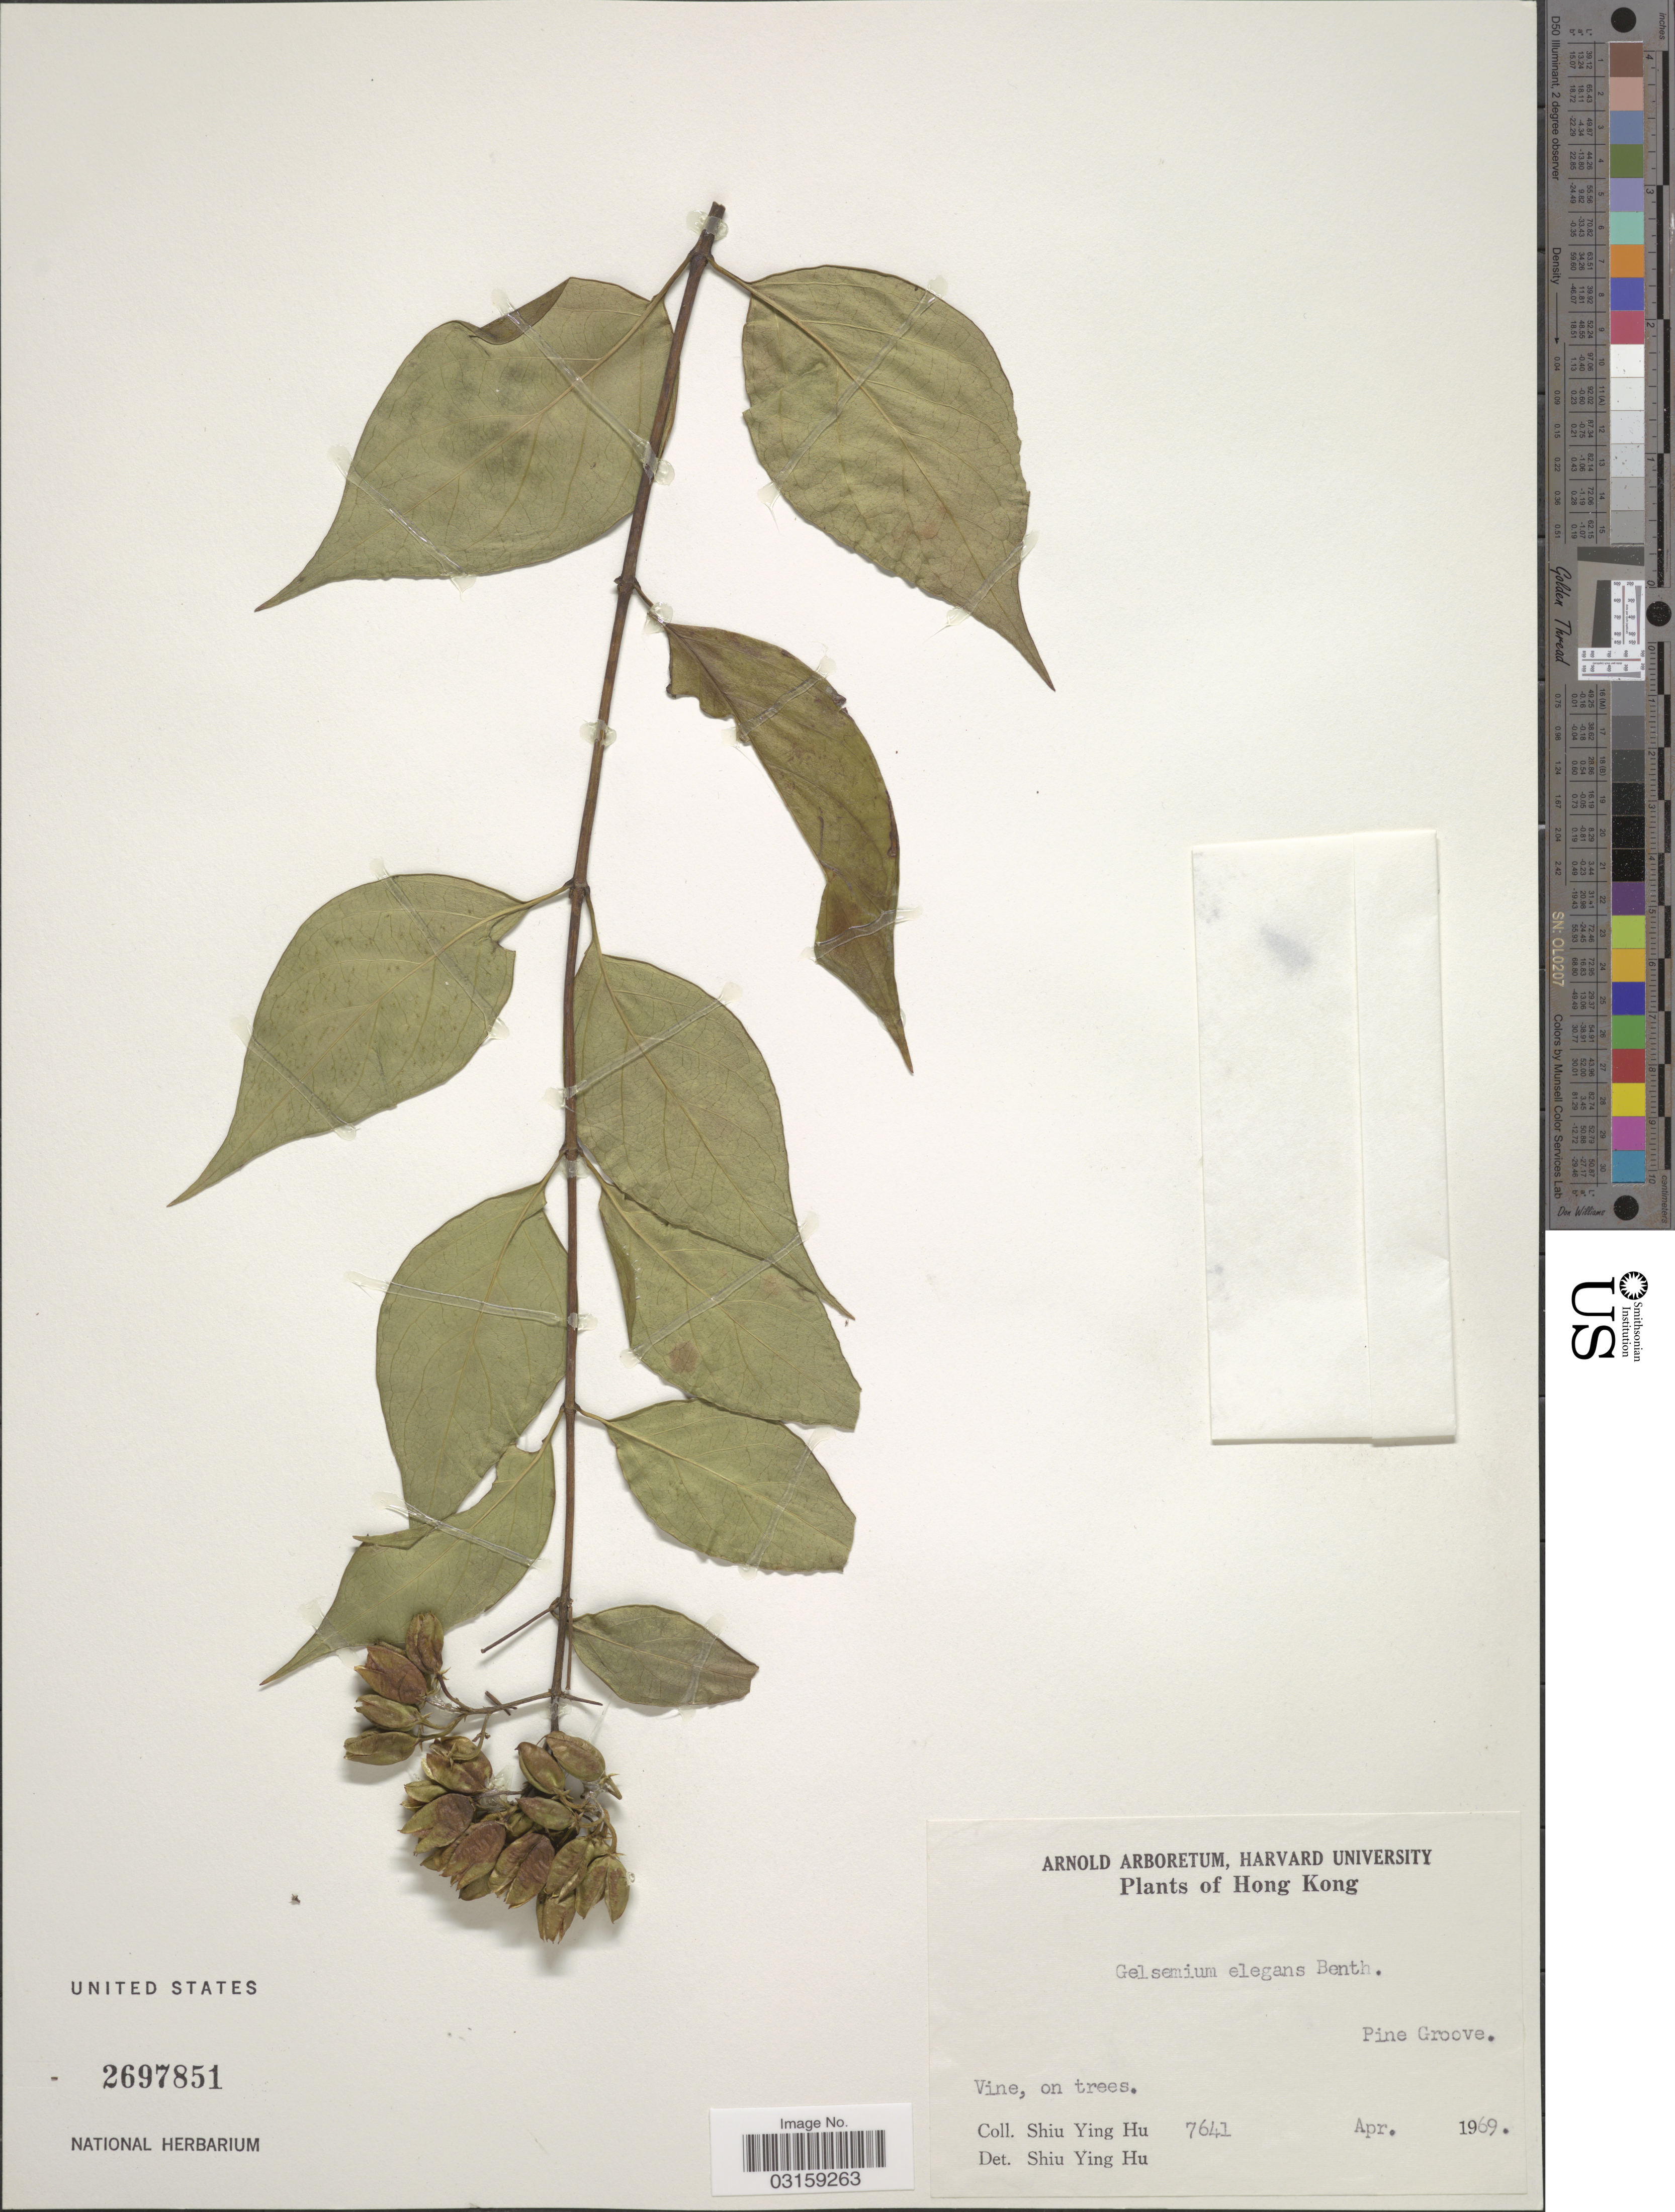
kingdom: Plantae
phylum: Tracheophyta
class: Magnoliopsida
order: Gentianales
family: Gelsemiaceae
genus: Gelsemium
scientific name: Gelsemium elegans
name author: (Gardner & Chapm.) Benth.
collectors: S. Y. Hu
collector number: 7641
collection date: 1969-04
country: China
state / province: Hong Kong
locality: Pine Groove.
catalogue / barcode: US 2697851